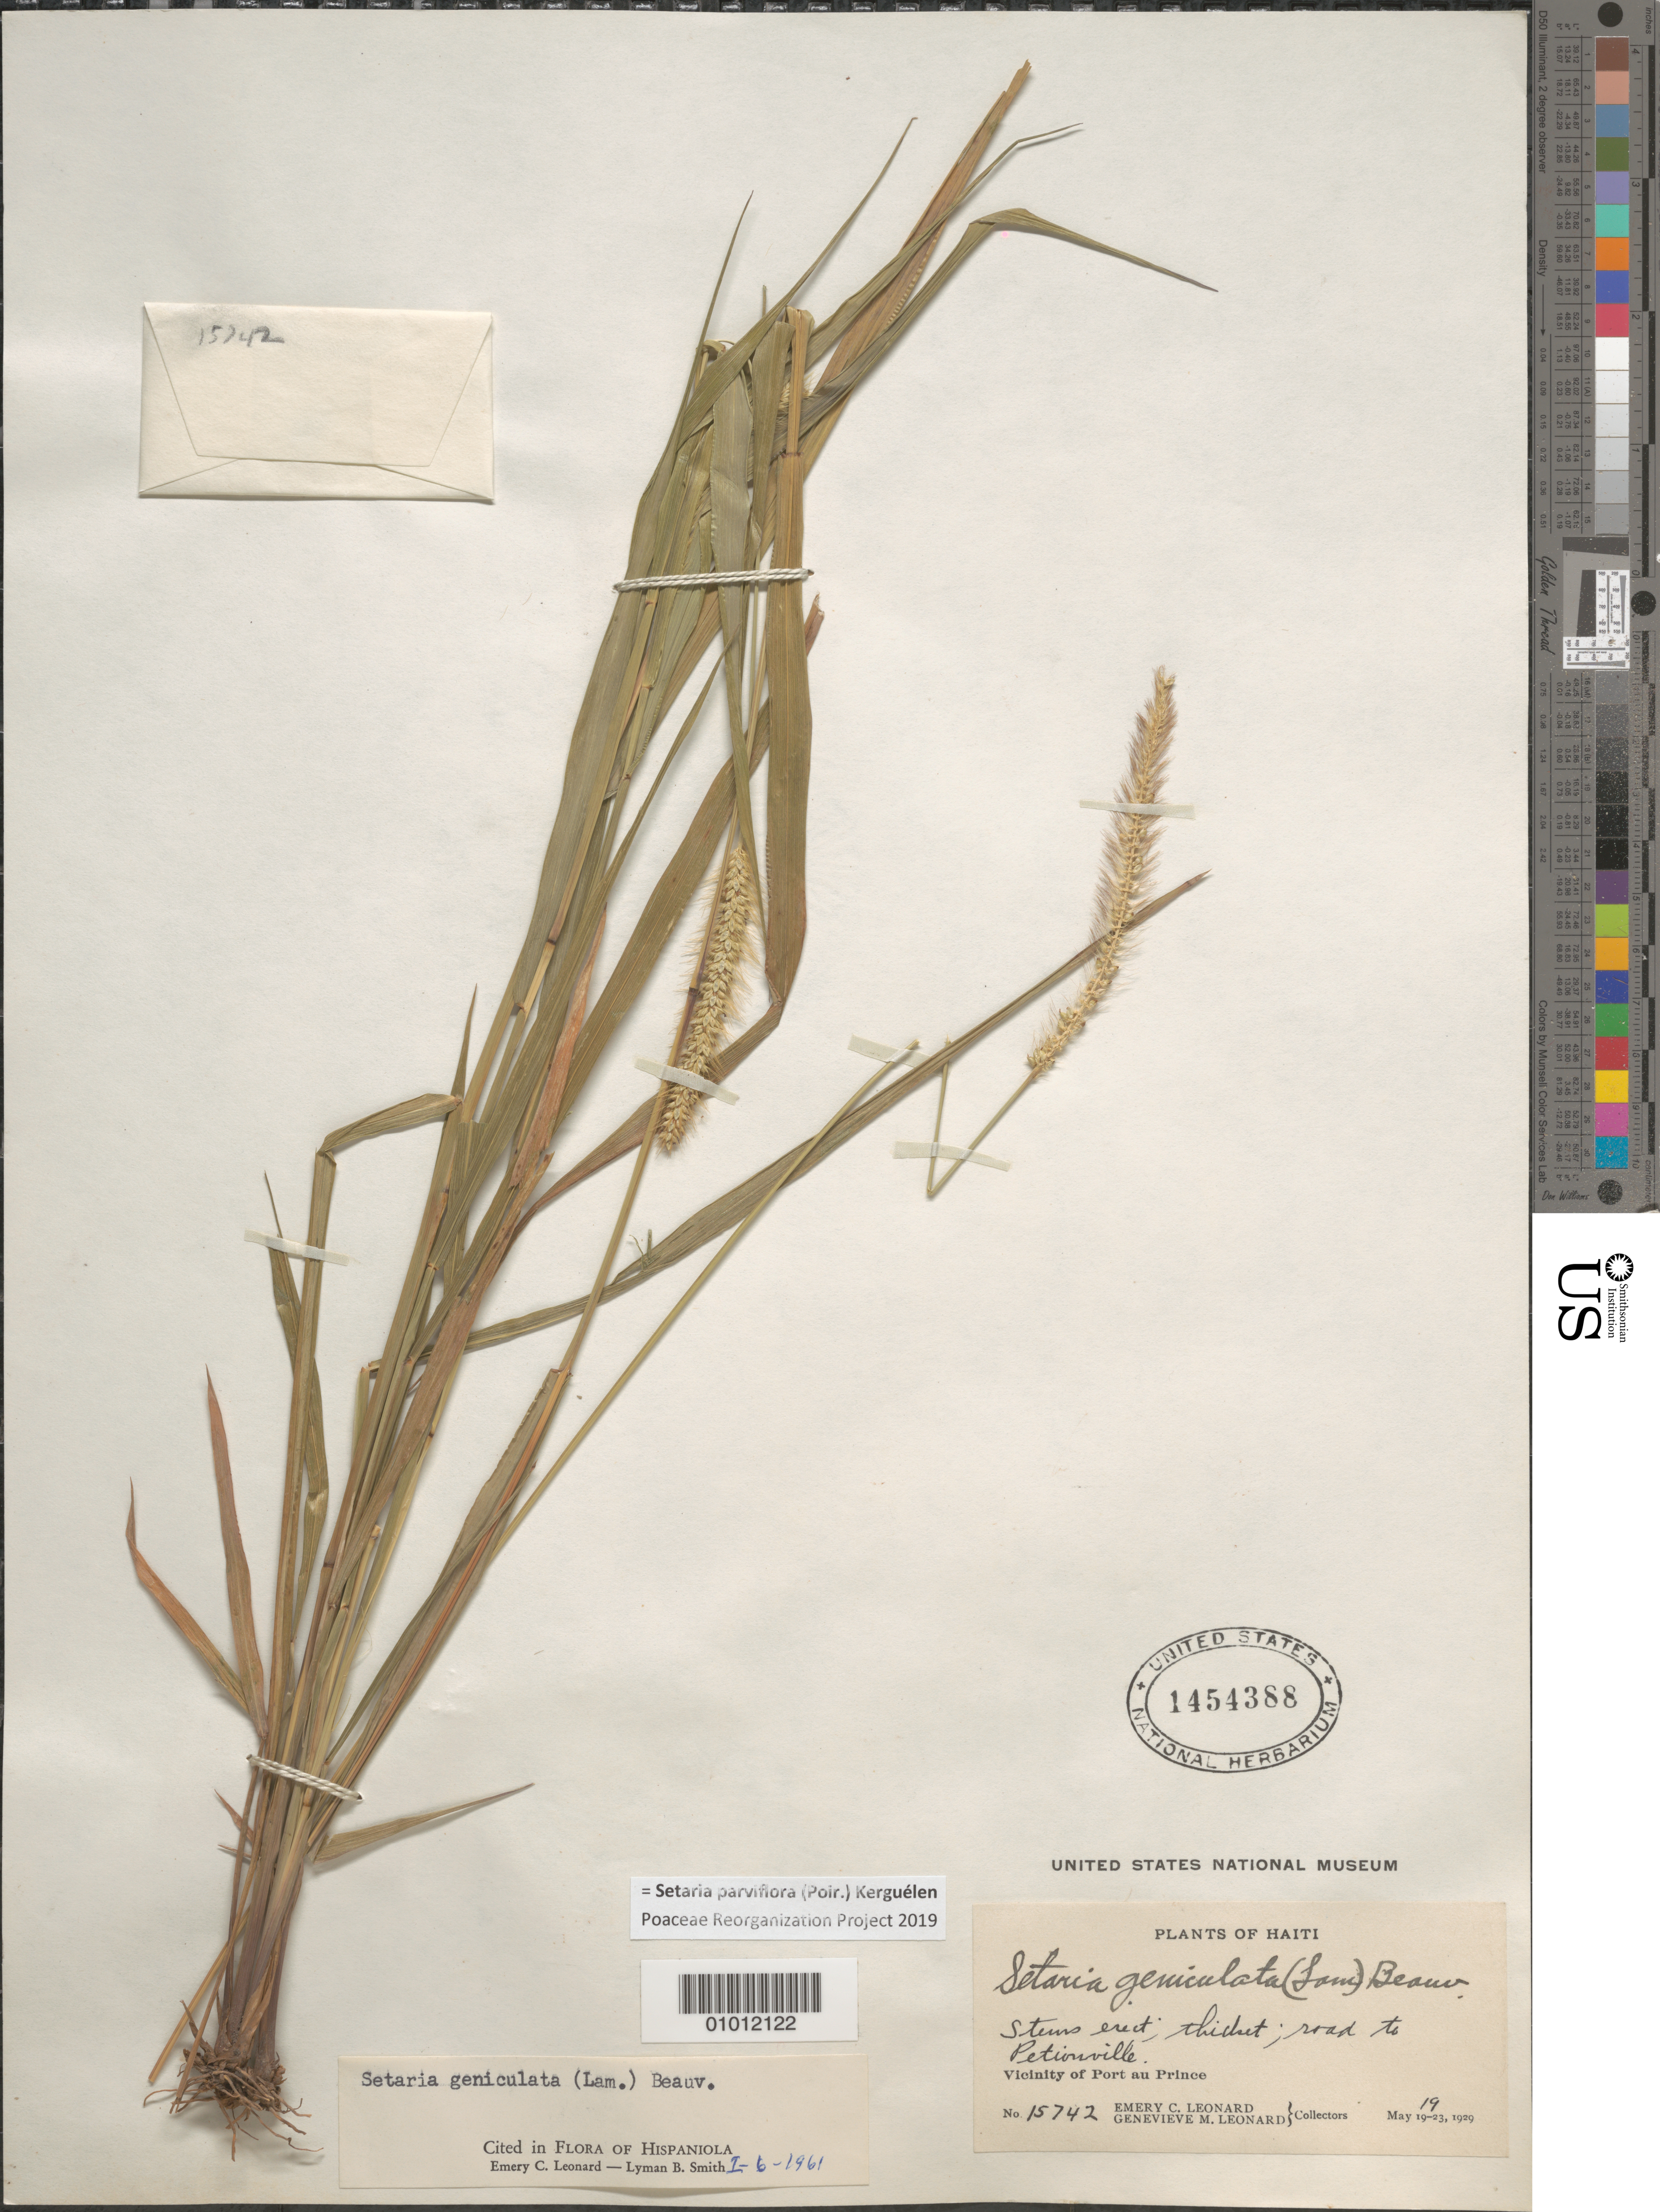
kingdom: Plantae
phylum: Tracheophyta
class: Liliopsida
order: Poales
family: Poaceae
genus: Setaria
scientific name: Setaria parviflora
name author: (Poir.) Kerguélen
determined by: Poaceae Reorganization Project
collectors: E. C. Leonard & G. M. Leonard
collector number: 15742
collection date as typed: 19 May 1929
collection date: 1929-05-19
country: Haiti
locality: Vicinity of Port au Prince, road to Petionville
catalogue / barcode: US 1454388